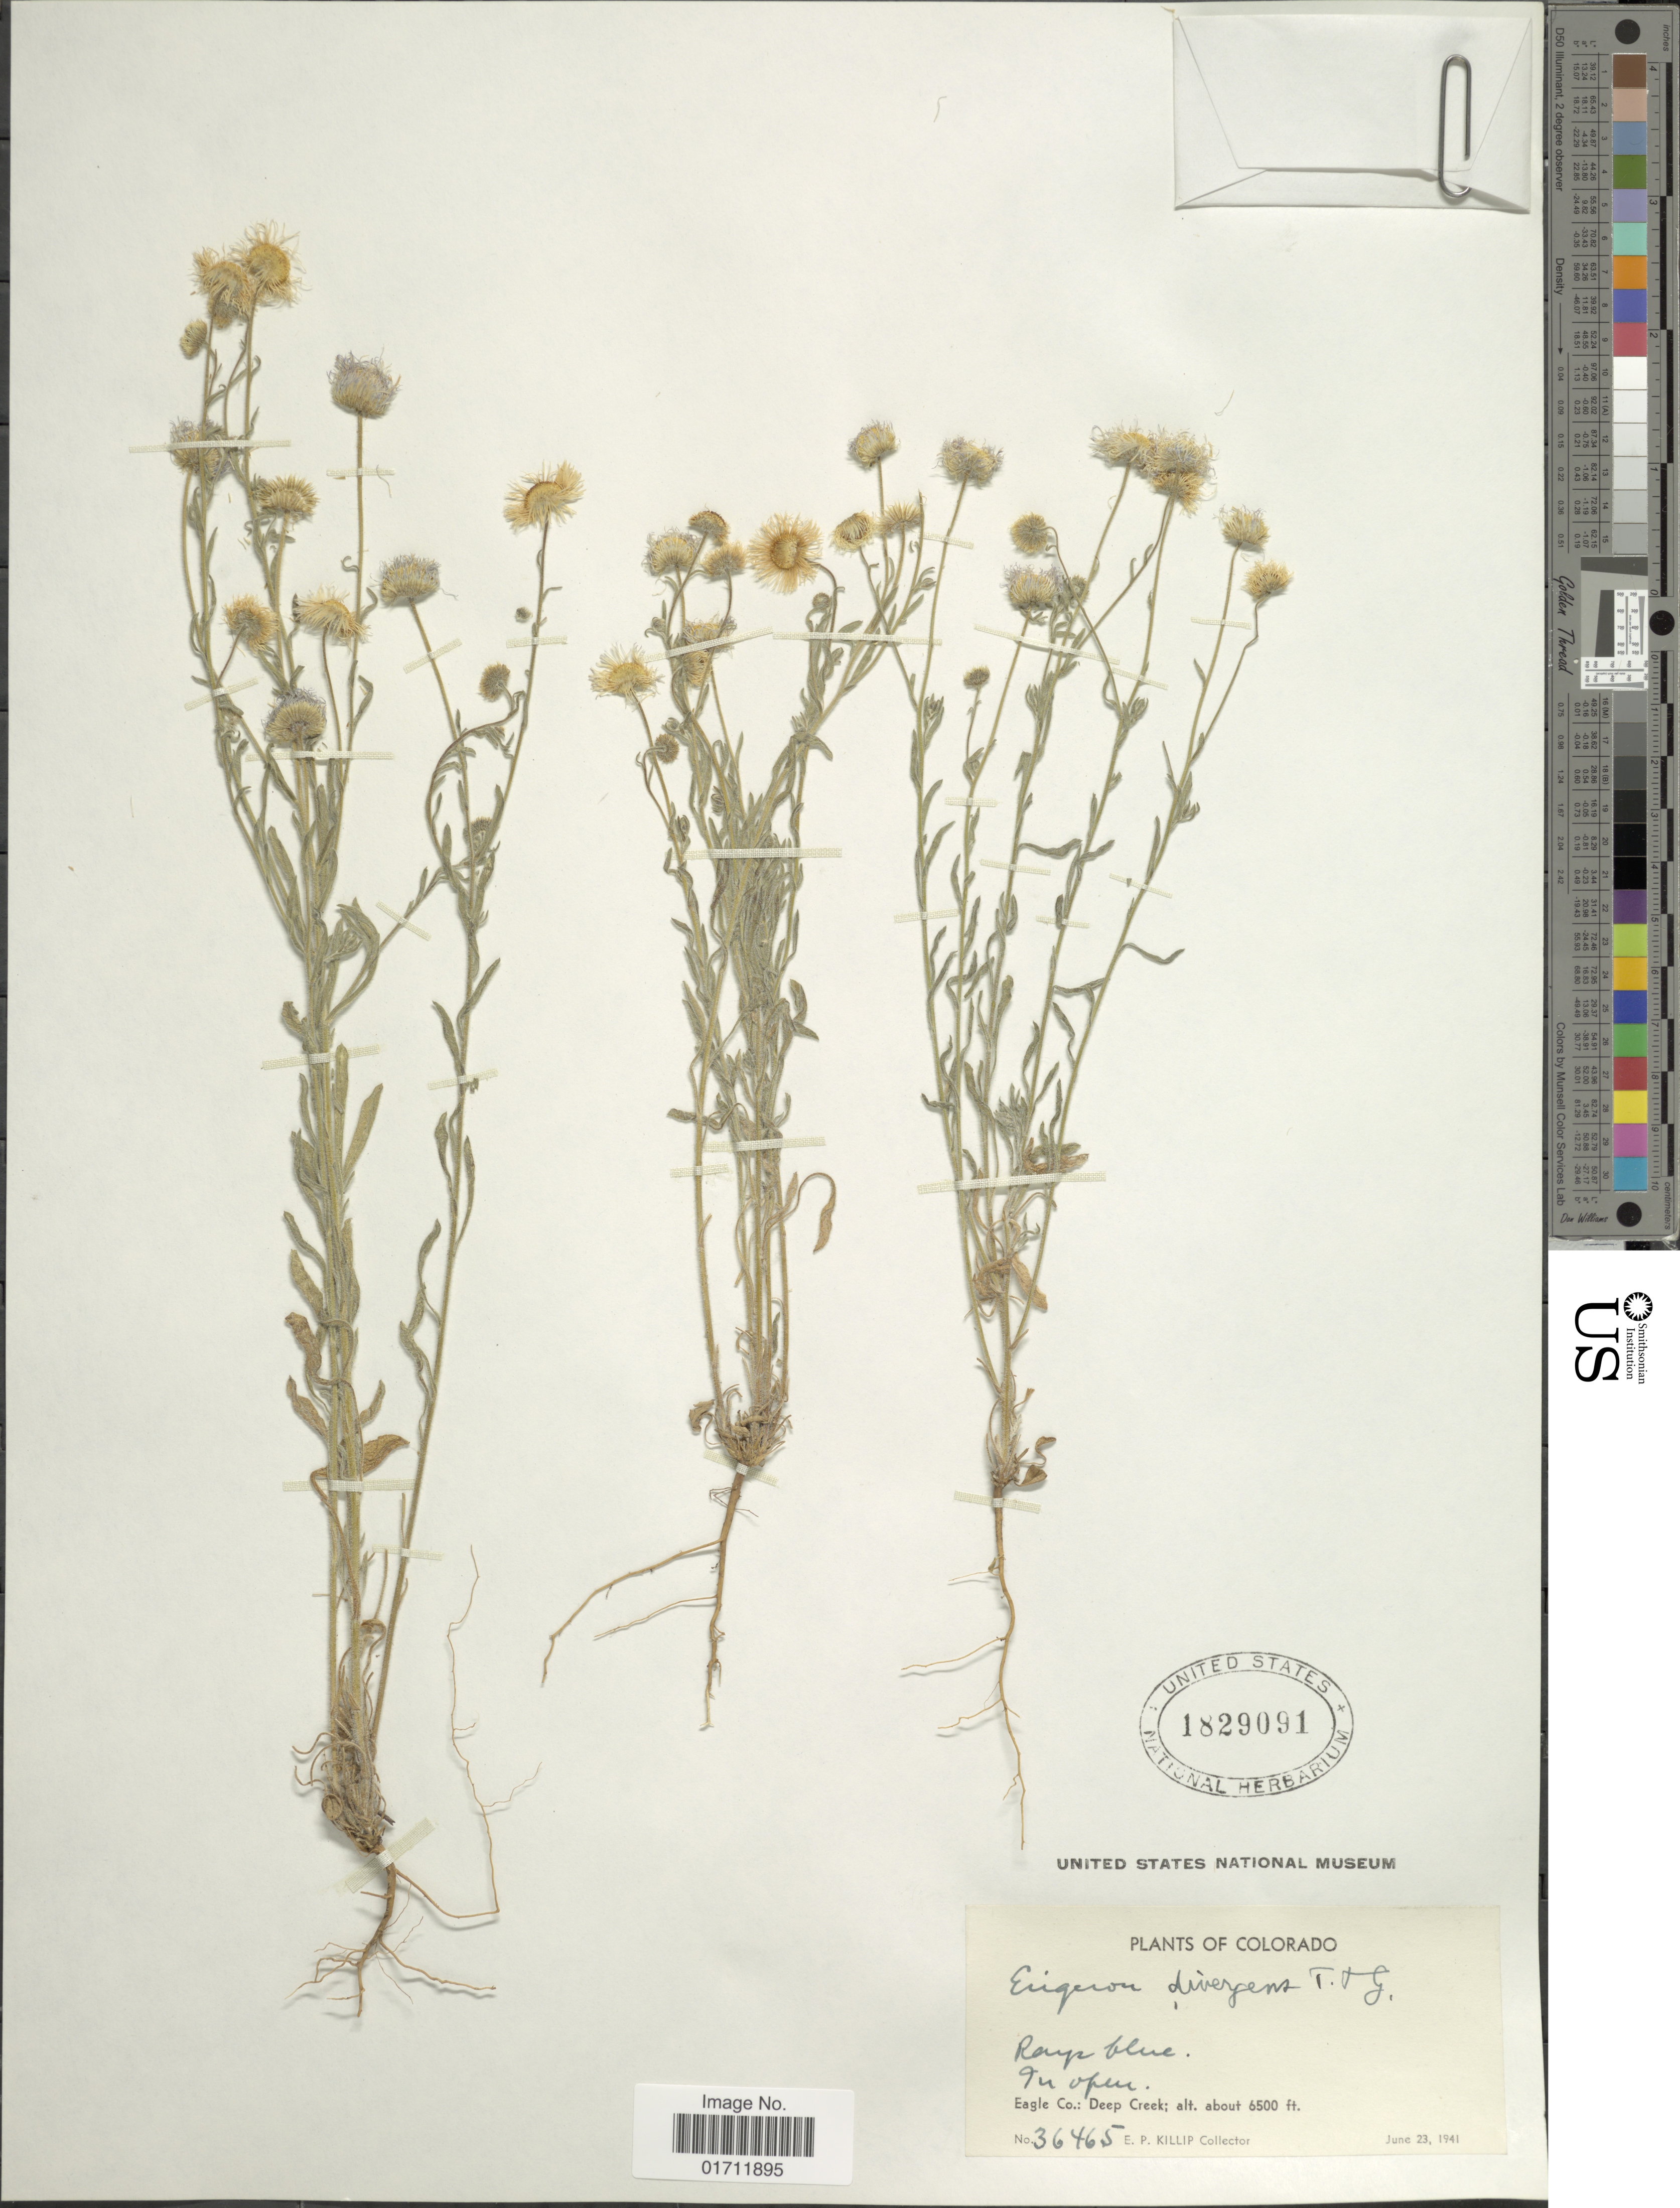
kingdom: Plantae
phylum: Tracheophyta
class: Magnoliopsida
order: Asterales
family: Asteraceae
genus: Erigeron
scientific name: Erigeron divergens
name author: Torr. & A. Gray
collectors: E. P. Killip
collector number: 36465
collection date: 1941-06-23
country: United States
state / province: Colorado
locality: In open, Eagle Co: Deep Creek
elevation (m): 1981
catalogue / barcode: US 1829091